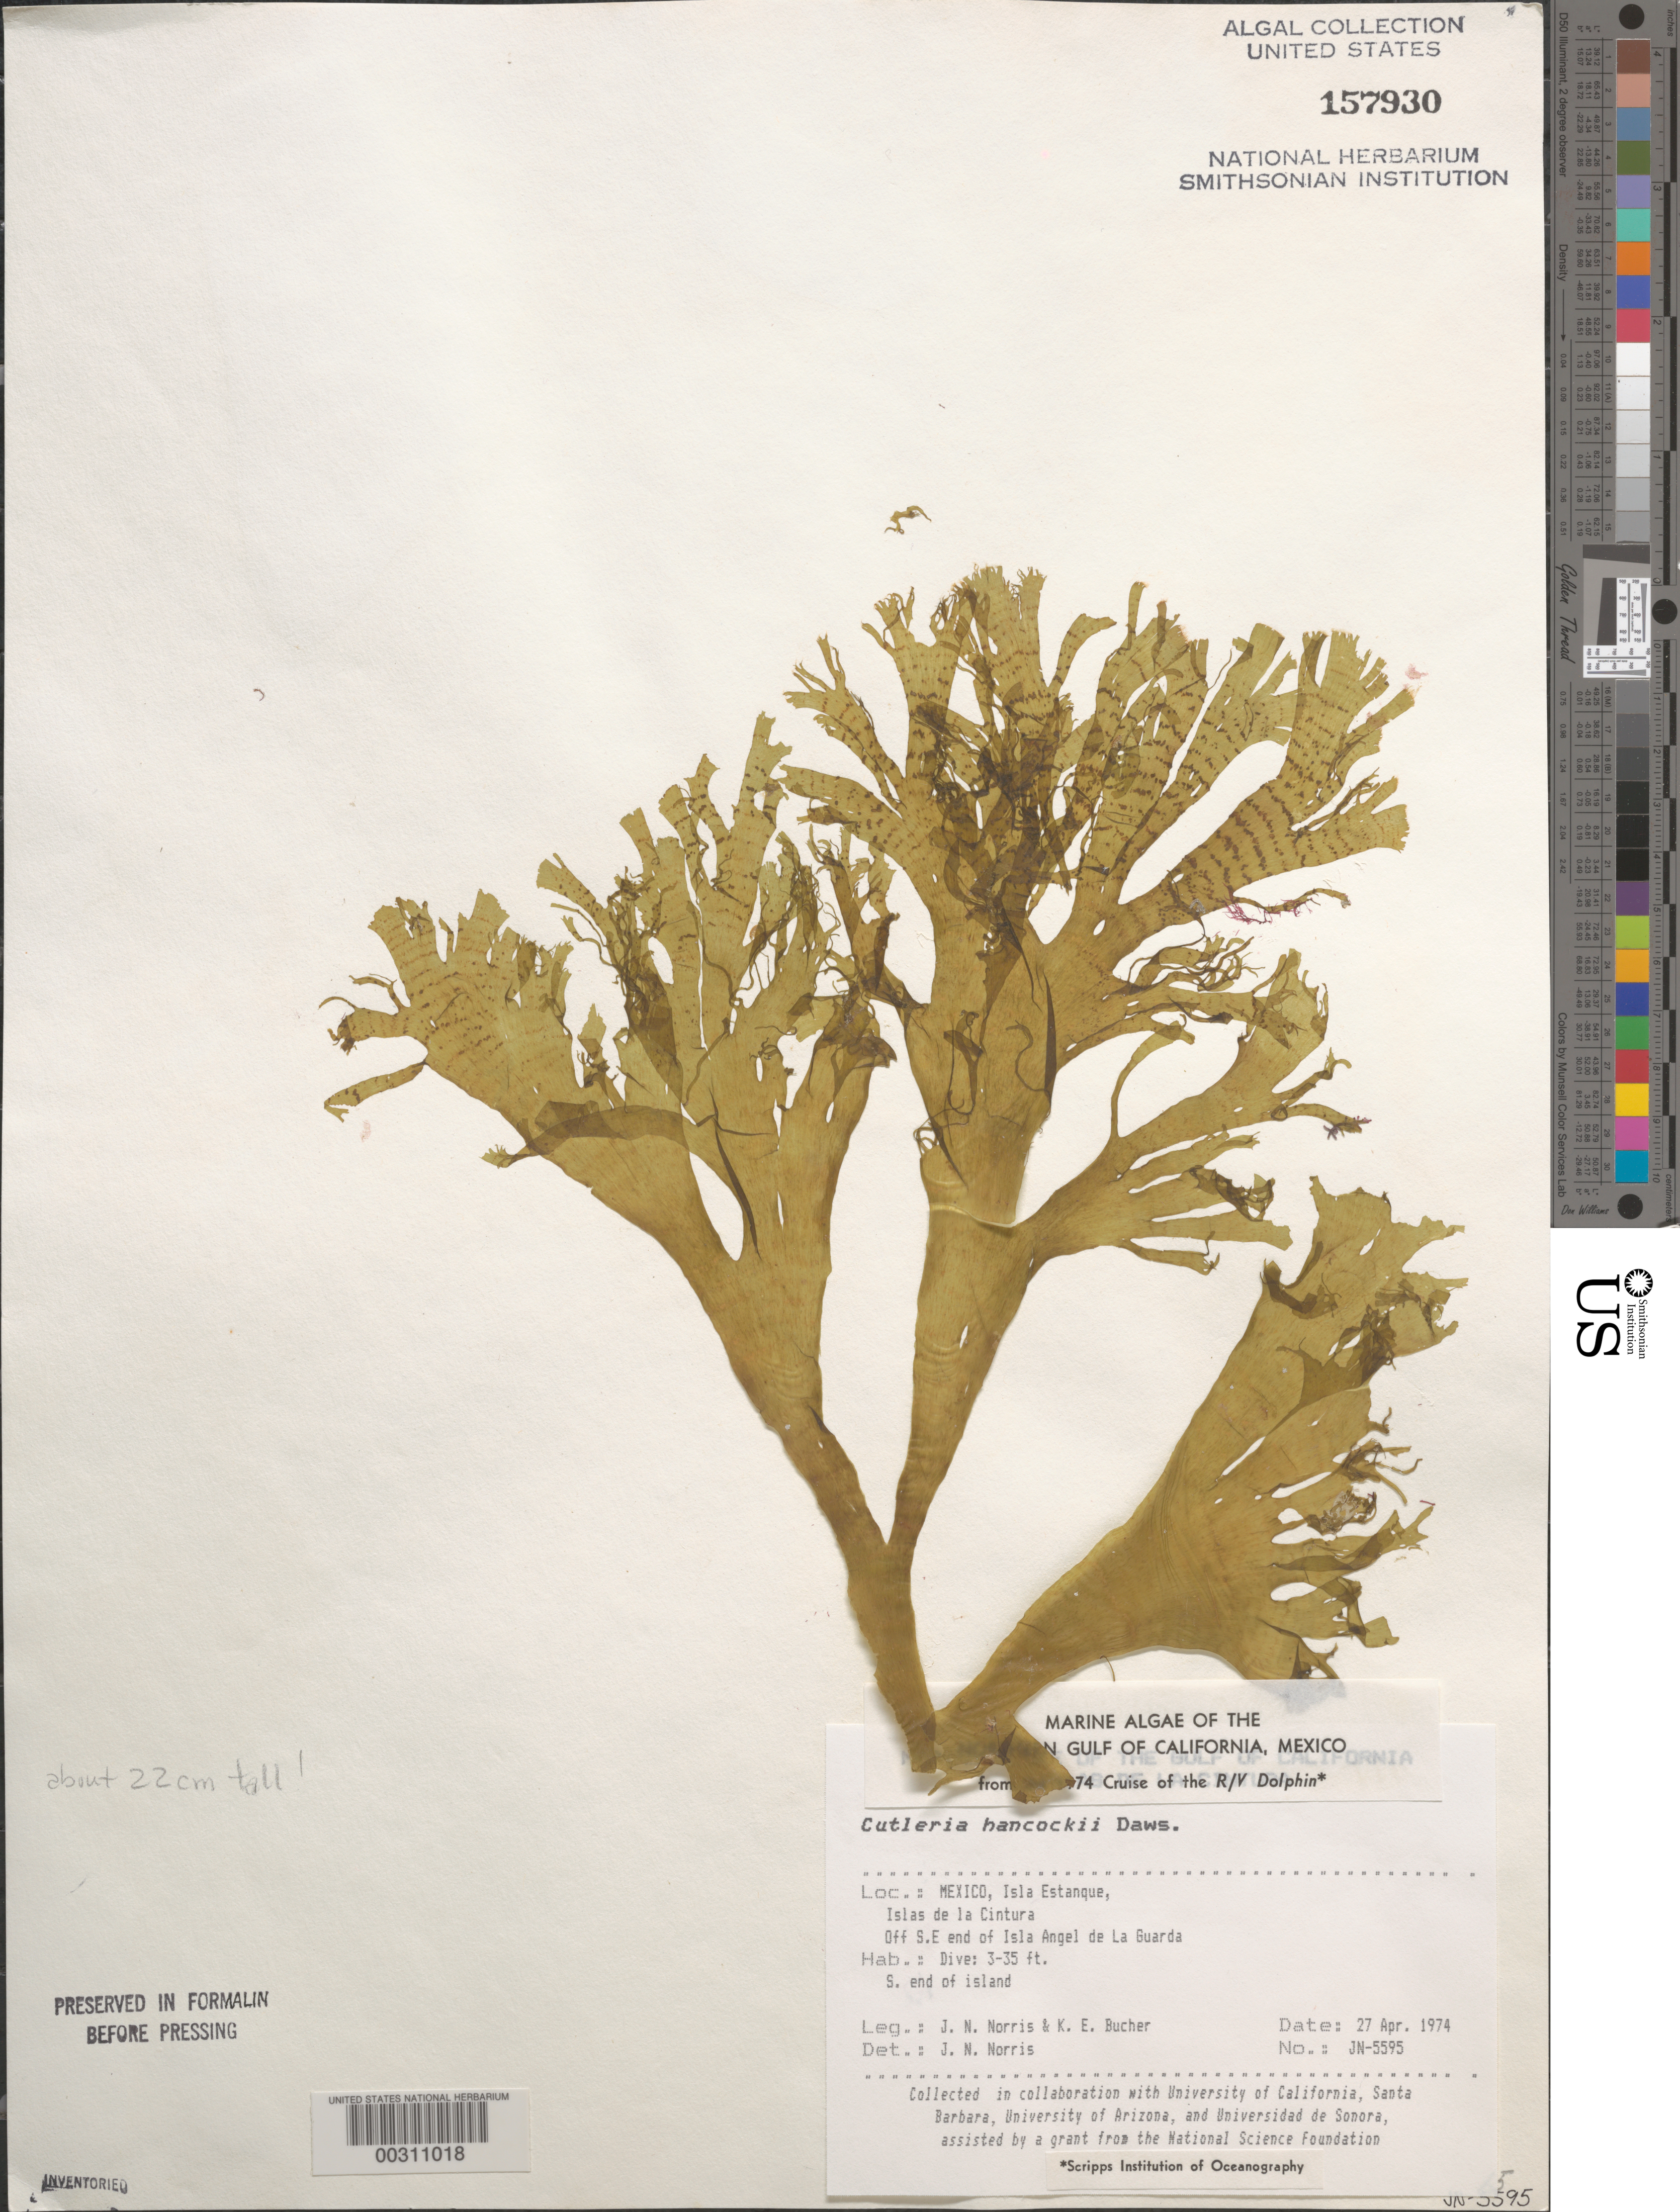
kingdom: Chromista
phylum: Ochrophyta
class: Phaeophyceae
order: Cutleriales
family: Cutleriaceae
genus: Cutleria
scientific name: Cutleria hancockii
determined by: Norris, James N.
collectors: J. N. Norris & K. E. Bucher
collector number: JN-5595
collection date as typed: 27 Apr 1974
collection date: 1974-04-27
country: Mexico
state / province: Baja California Norte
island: Isla Estanque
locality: Off Isla Angel de la Guarda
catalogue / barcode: US 157930